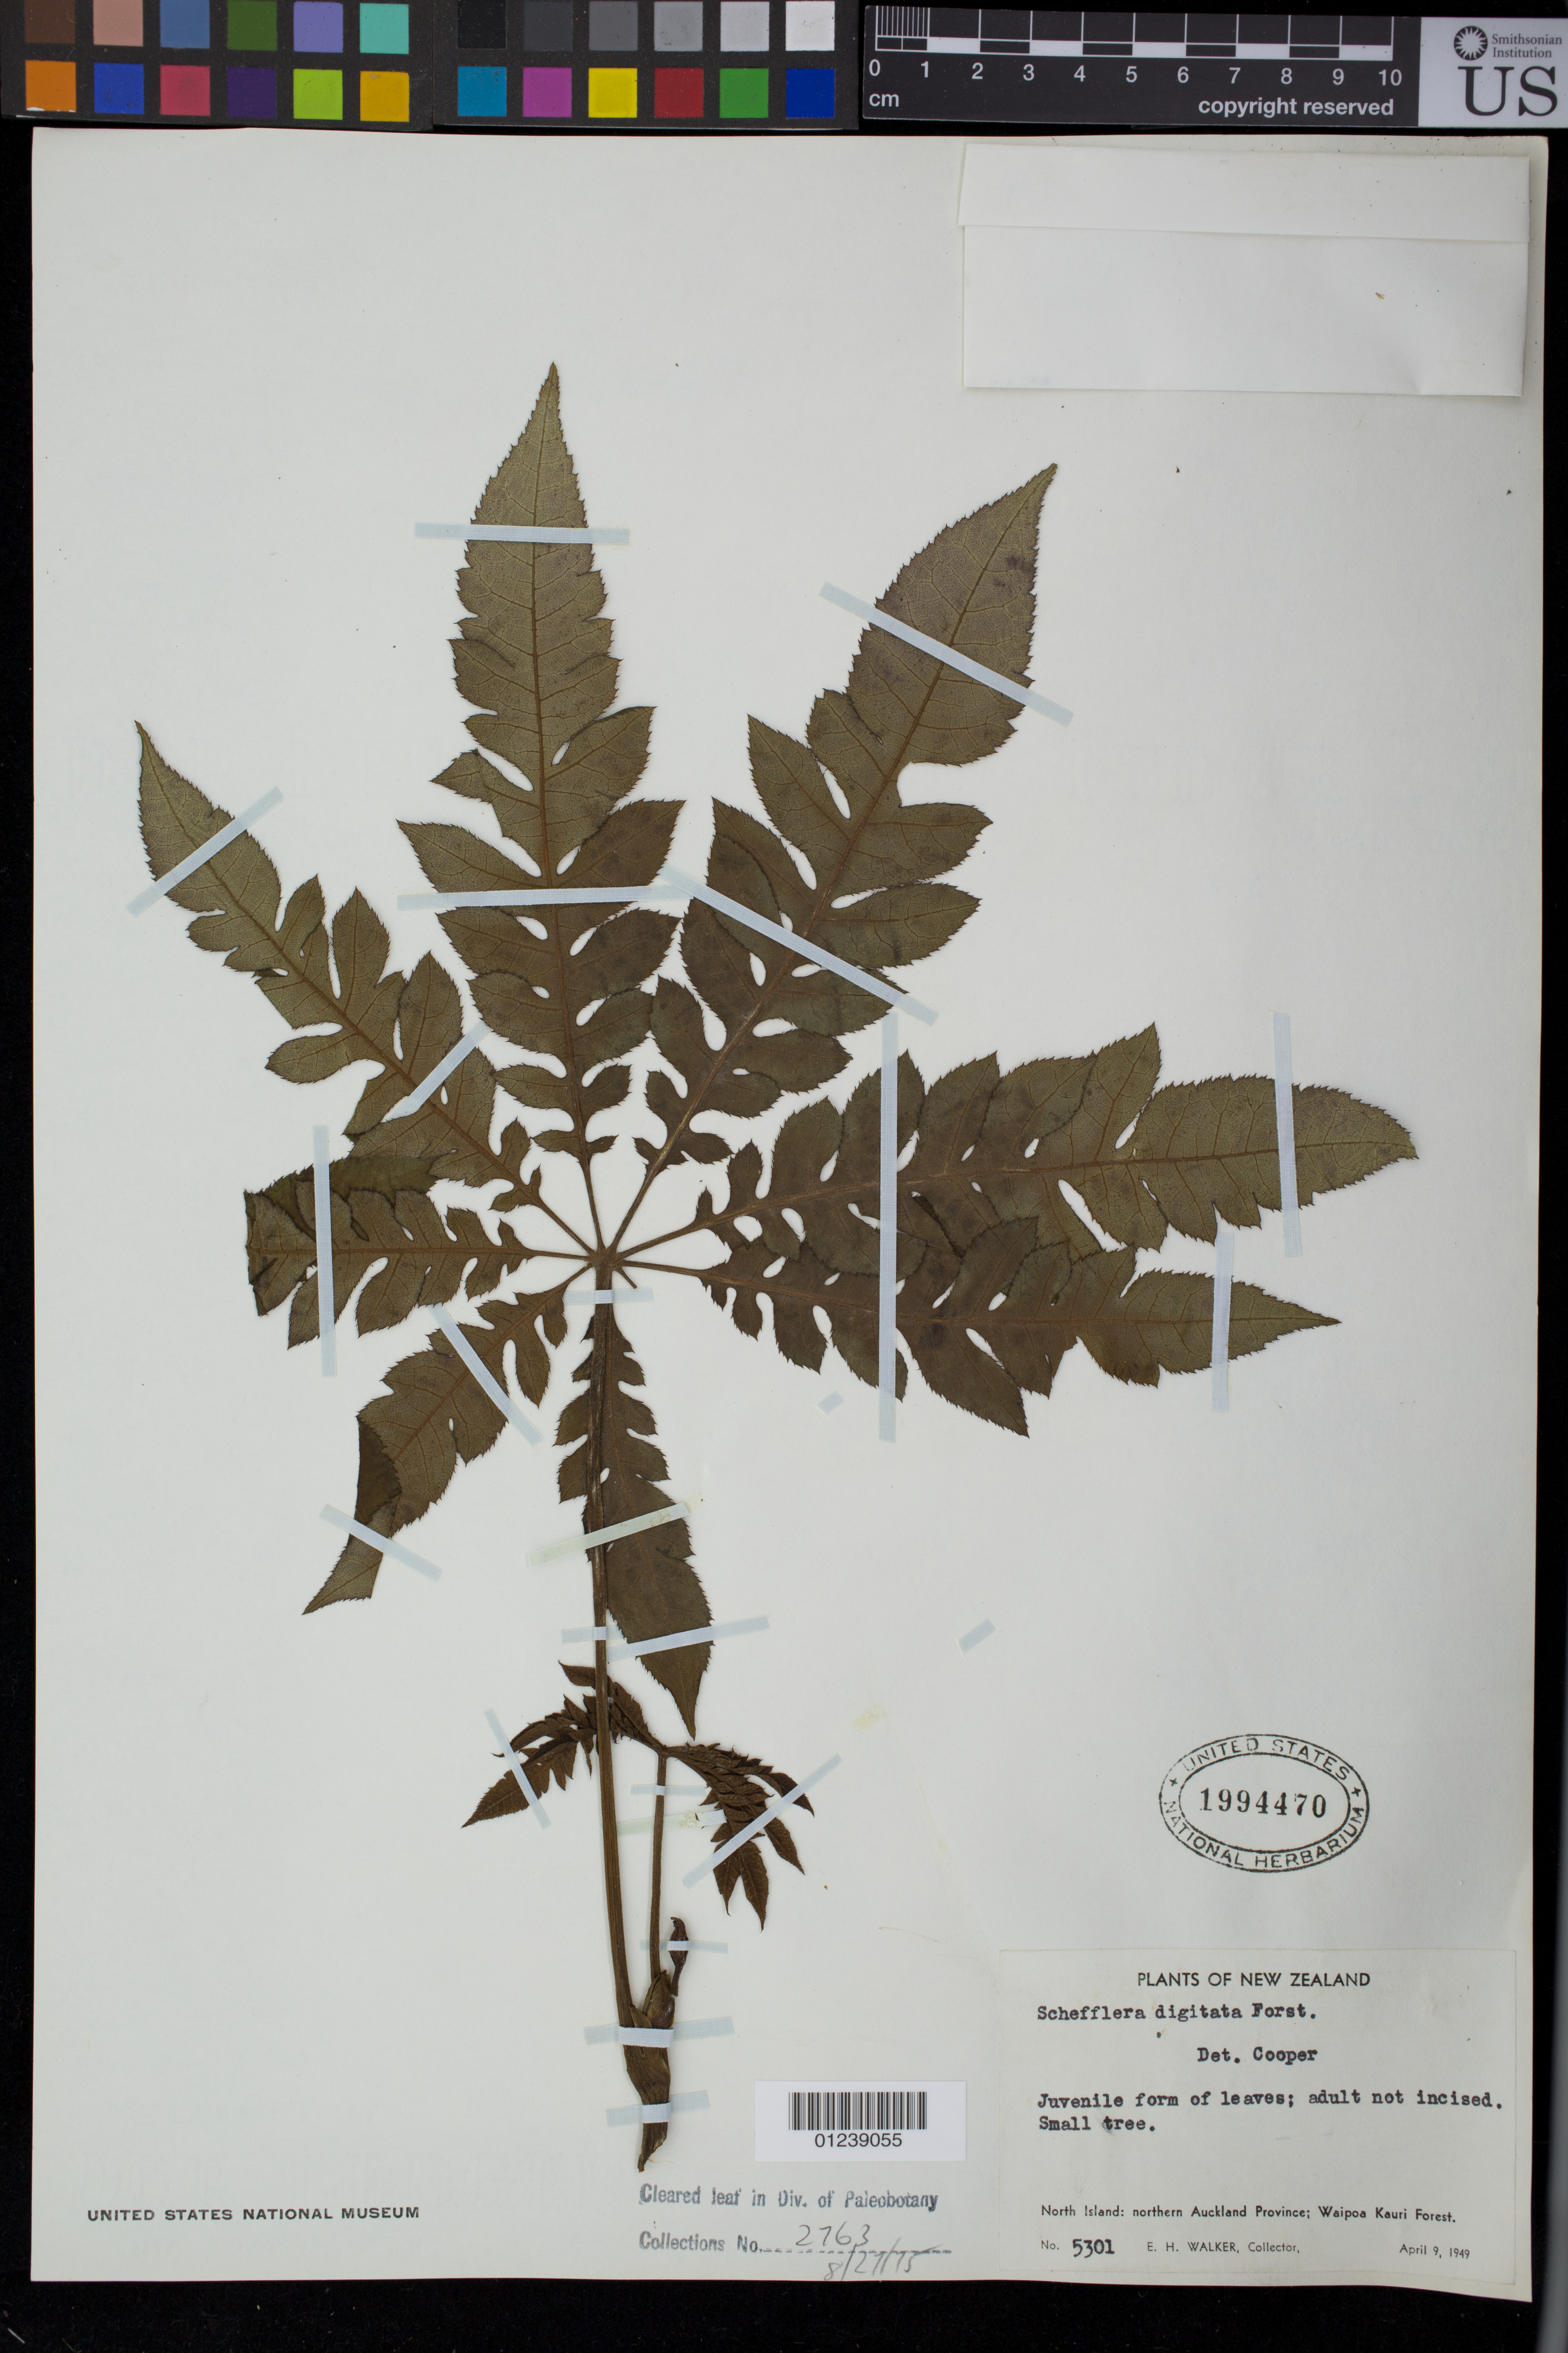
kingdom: Plantae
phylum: Tracheophyta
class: Magnoliopsida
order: Apiales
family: Araliaceae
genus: Heptapleurum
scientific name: Heptapleurum insularum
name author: Seem.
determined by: Wagner, W. L., (BOT), Smithsonian Institution - National Museum of Natural History (UNITED STATES)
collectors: E. H. Walker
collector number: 5301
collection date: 1949-04-09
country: New Zealand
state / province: Auckland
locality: North Island: Waipoa Kauri Forest.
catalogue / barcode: US 1994470